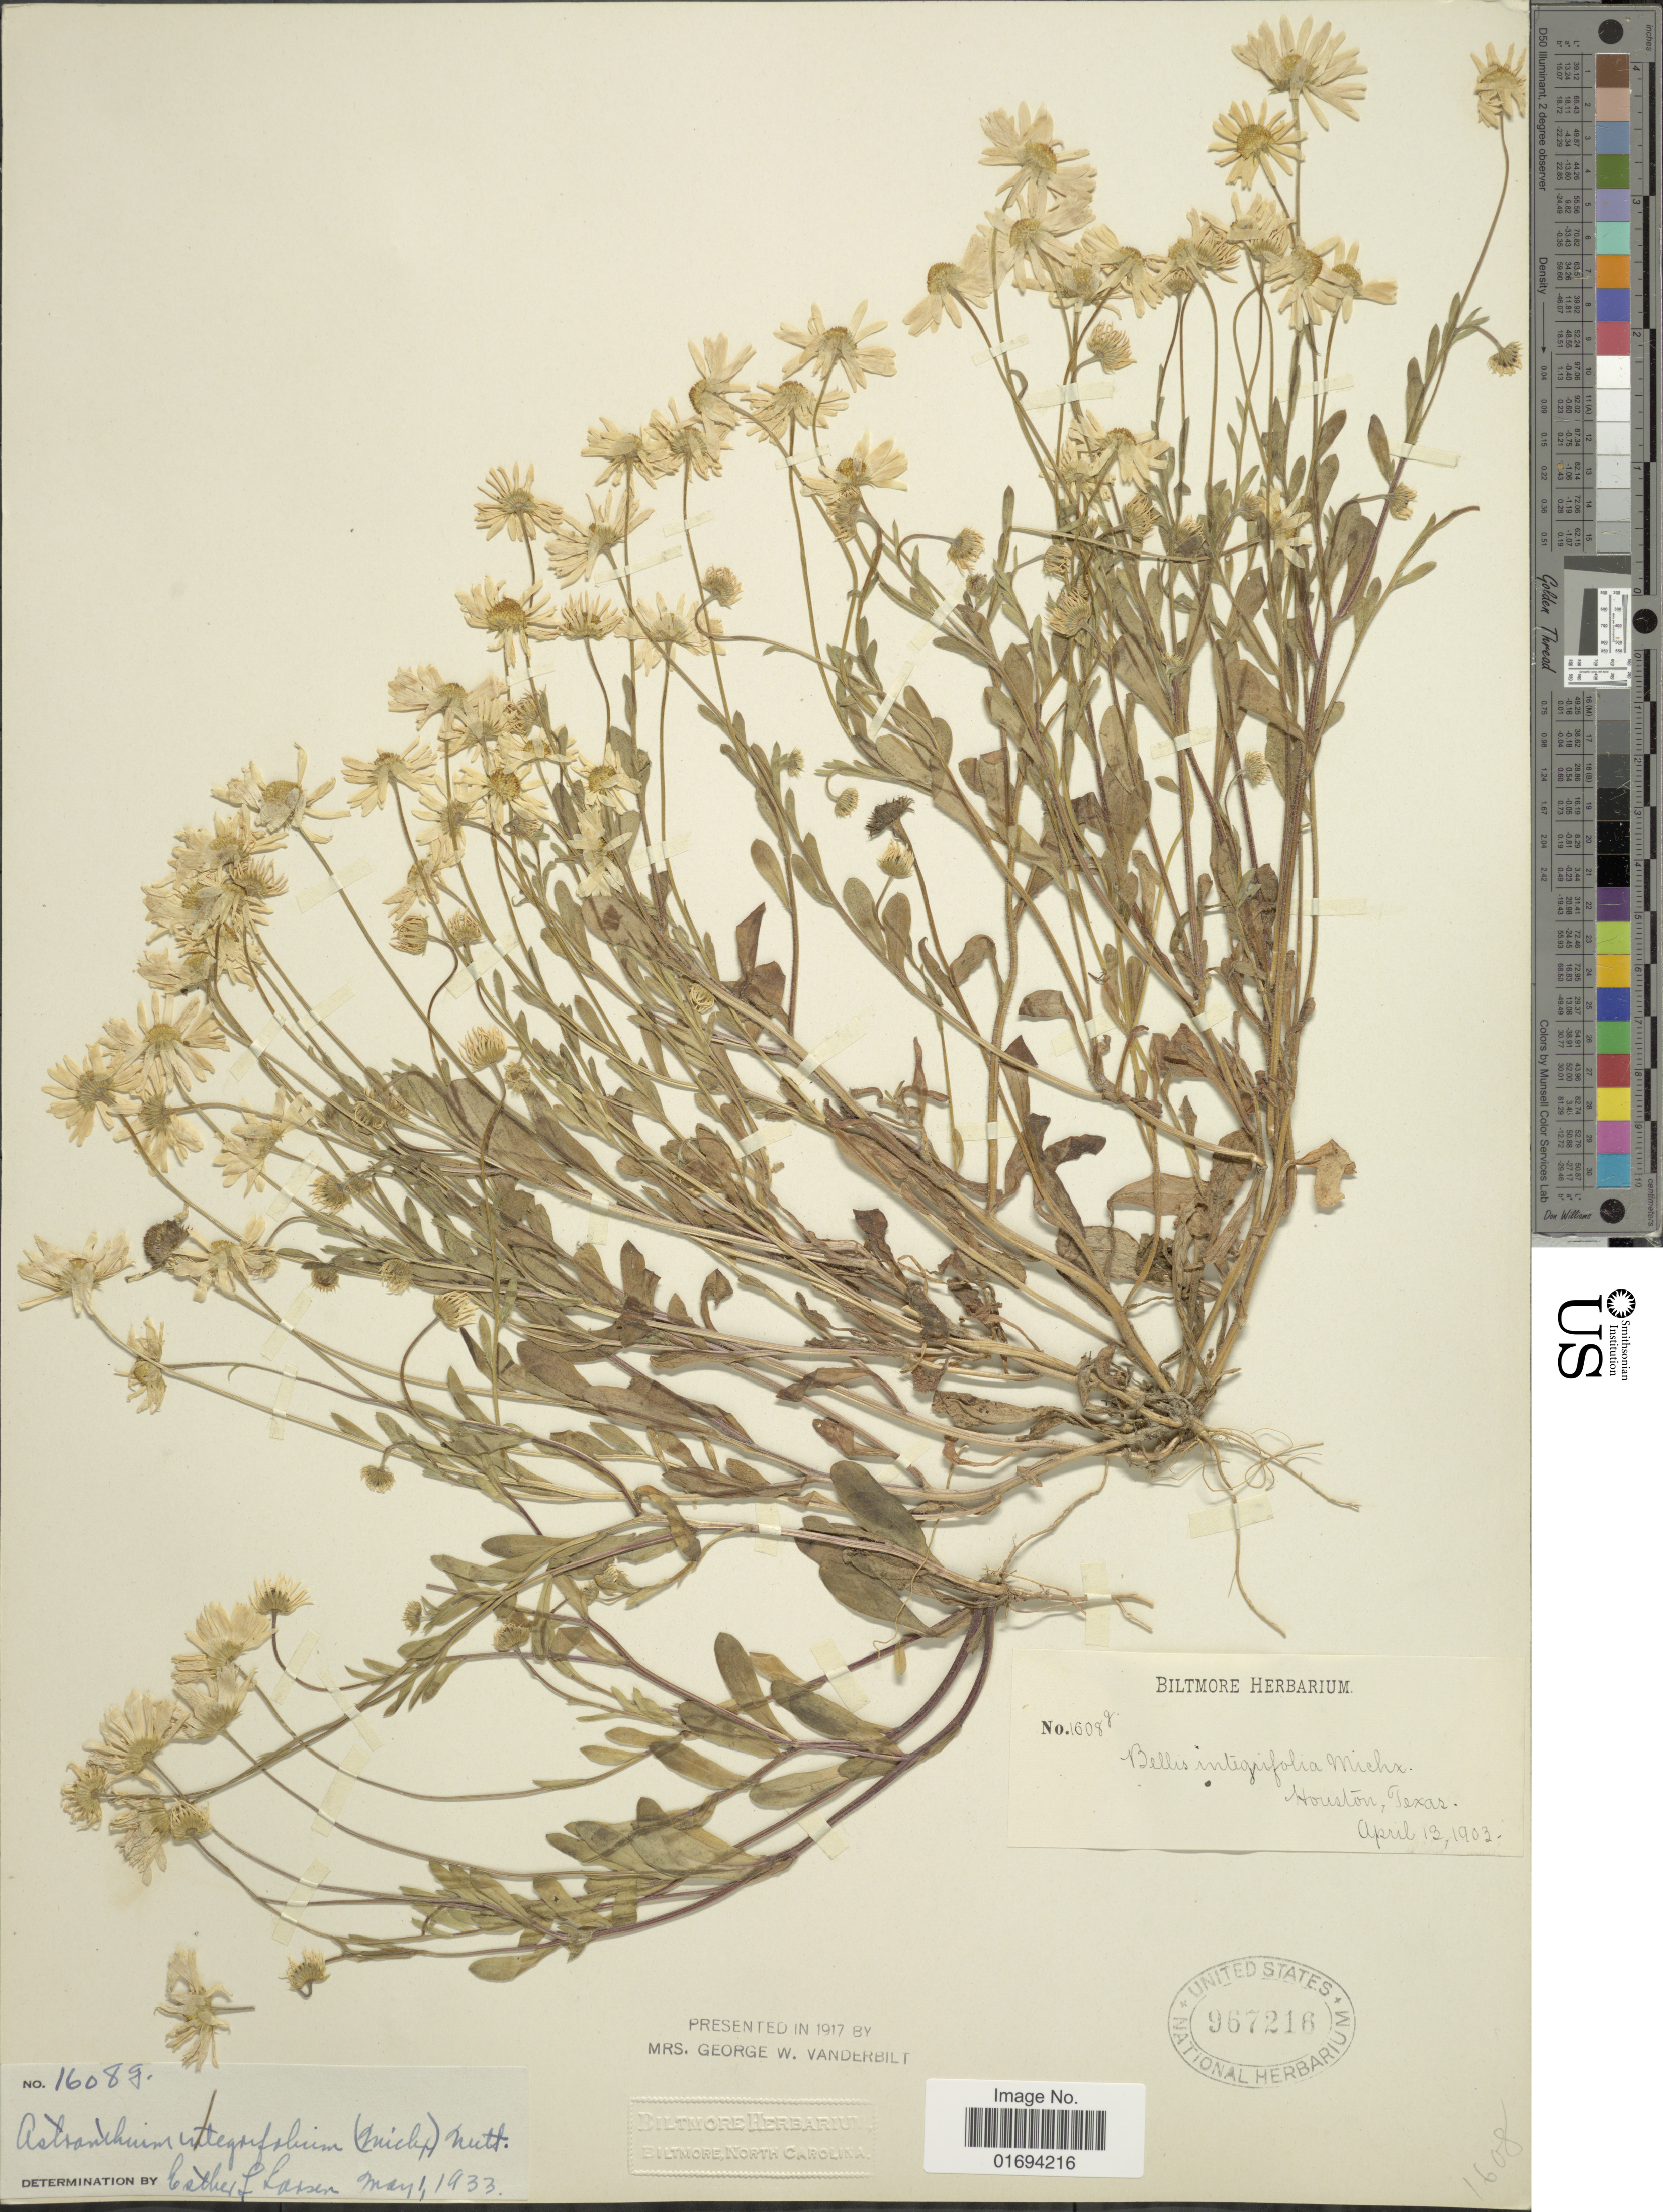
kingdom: Plantae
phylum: Tracheophyta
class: Magnoliopsida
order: Asterales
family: Asteraceae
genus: Astranthium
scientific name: Astranthium integrifolium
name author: (Michx.) Nutt.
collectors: ex herb. Biltmore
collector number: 1608g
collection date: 1903-04-13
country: United States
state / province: Texas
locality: Houston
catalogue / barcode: US 967216